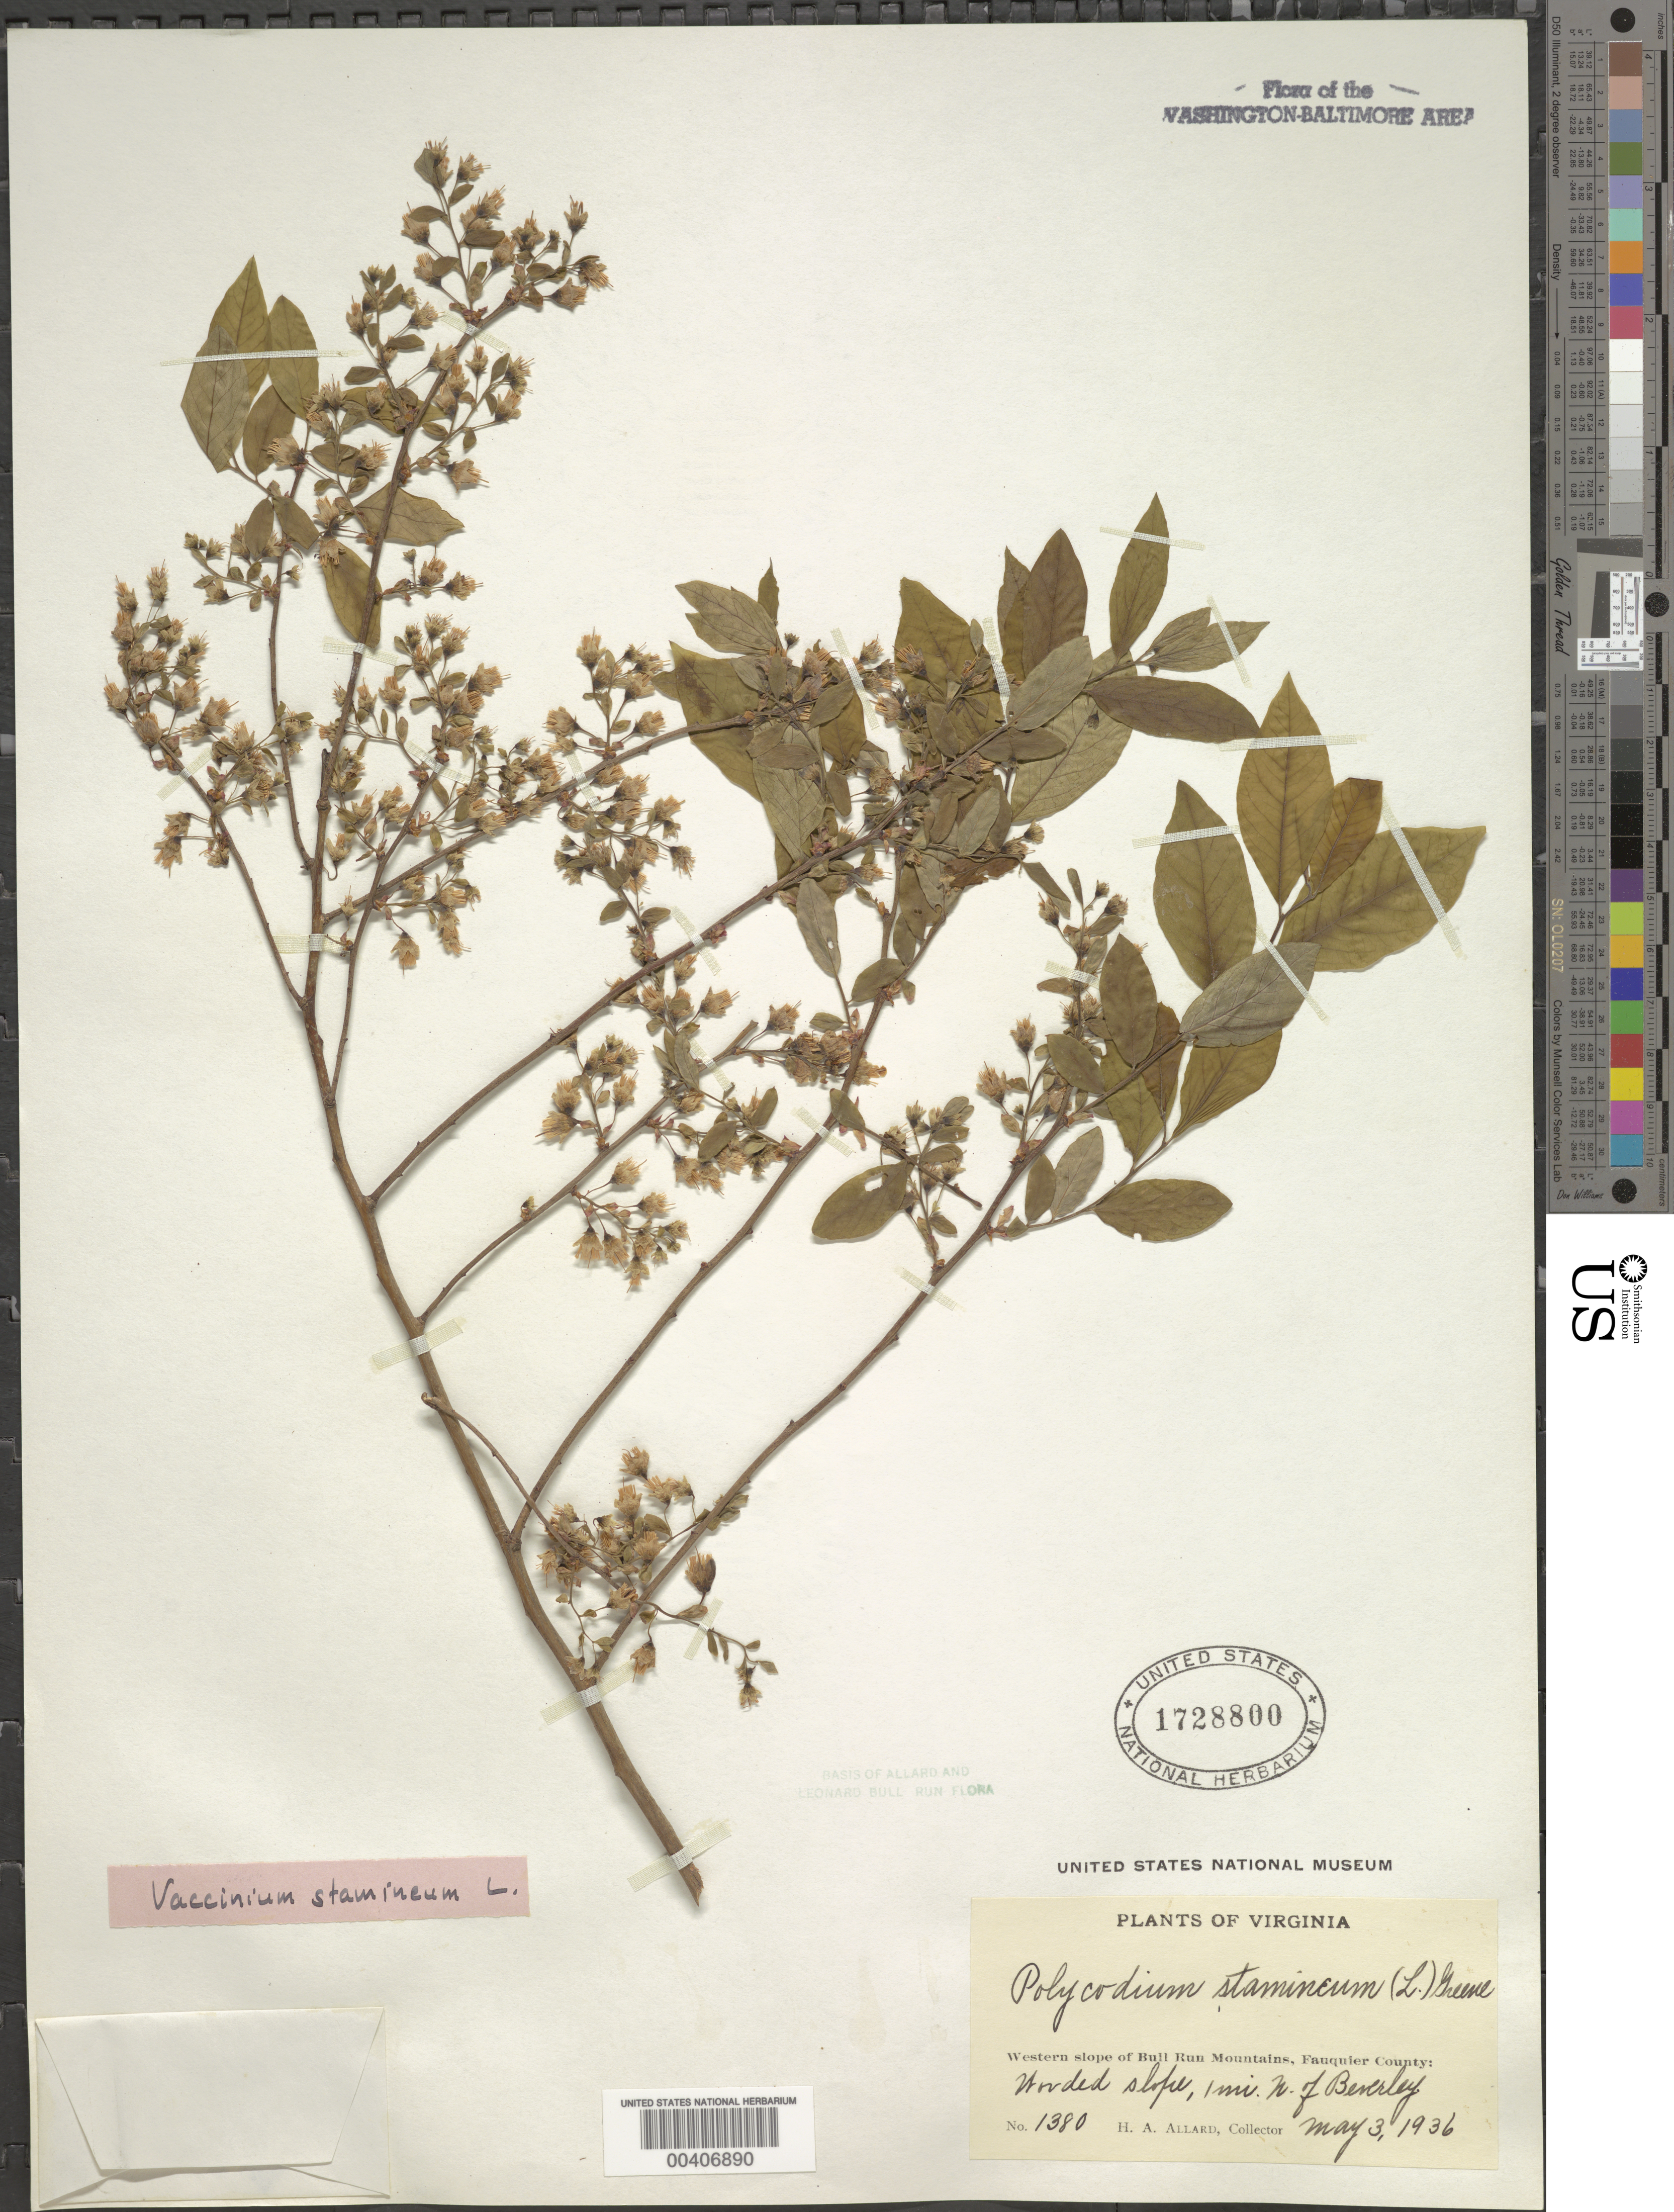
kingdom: Plantae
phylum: Tracheophyta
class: Magnoliopsida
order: Ericales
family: Ericaceae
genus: Vaccinium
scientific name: Vaccinium stamineum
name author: L.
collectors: H. A. Allard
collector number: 1380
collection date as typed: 03 May 1936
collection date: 1936-05-03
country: United States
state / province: Virginia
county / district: Fauquier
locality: Western Slope of Bull Run Mountains, 1 Mile North of Beverley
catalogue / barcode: US 1728800